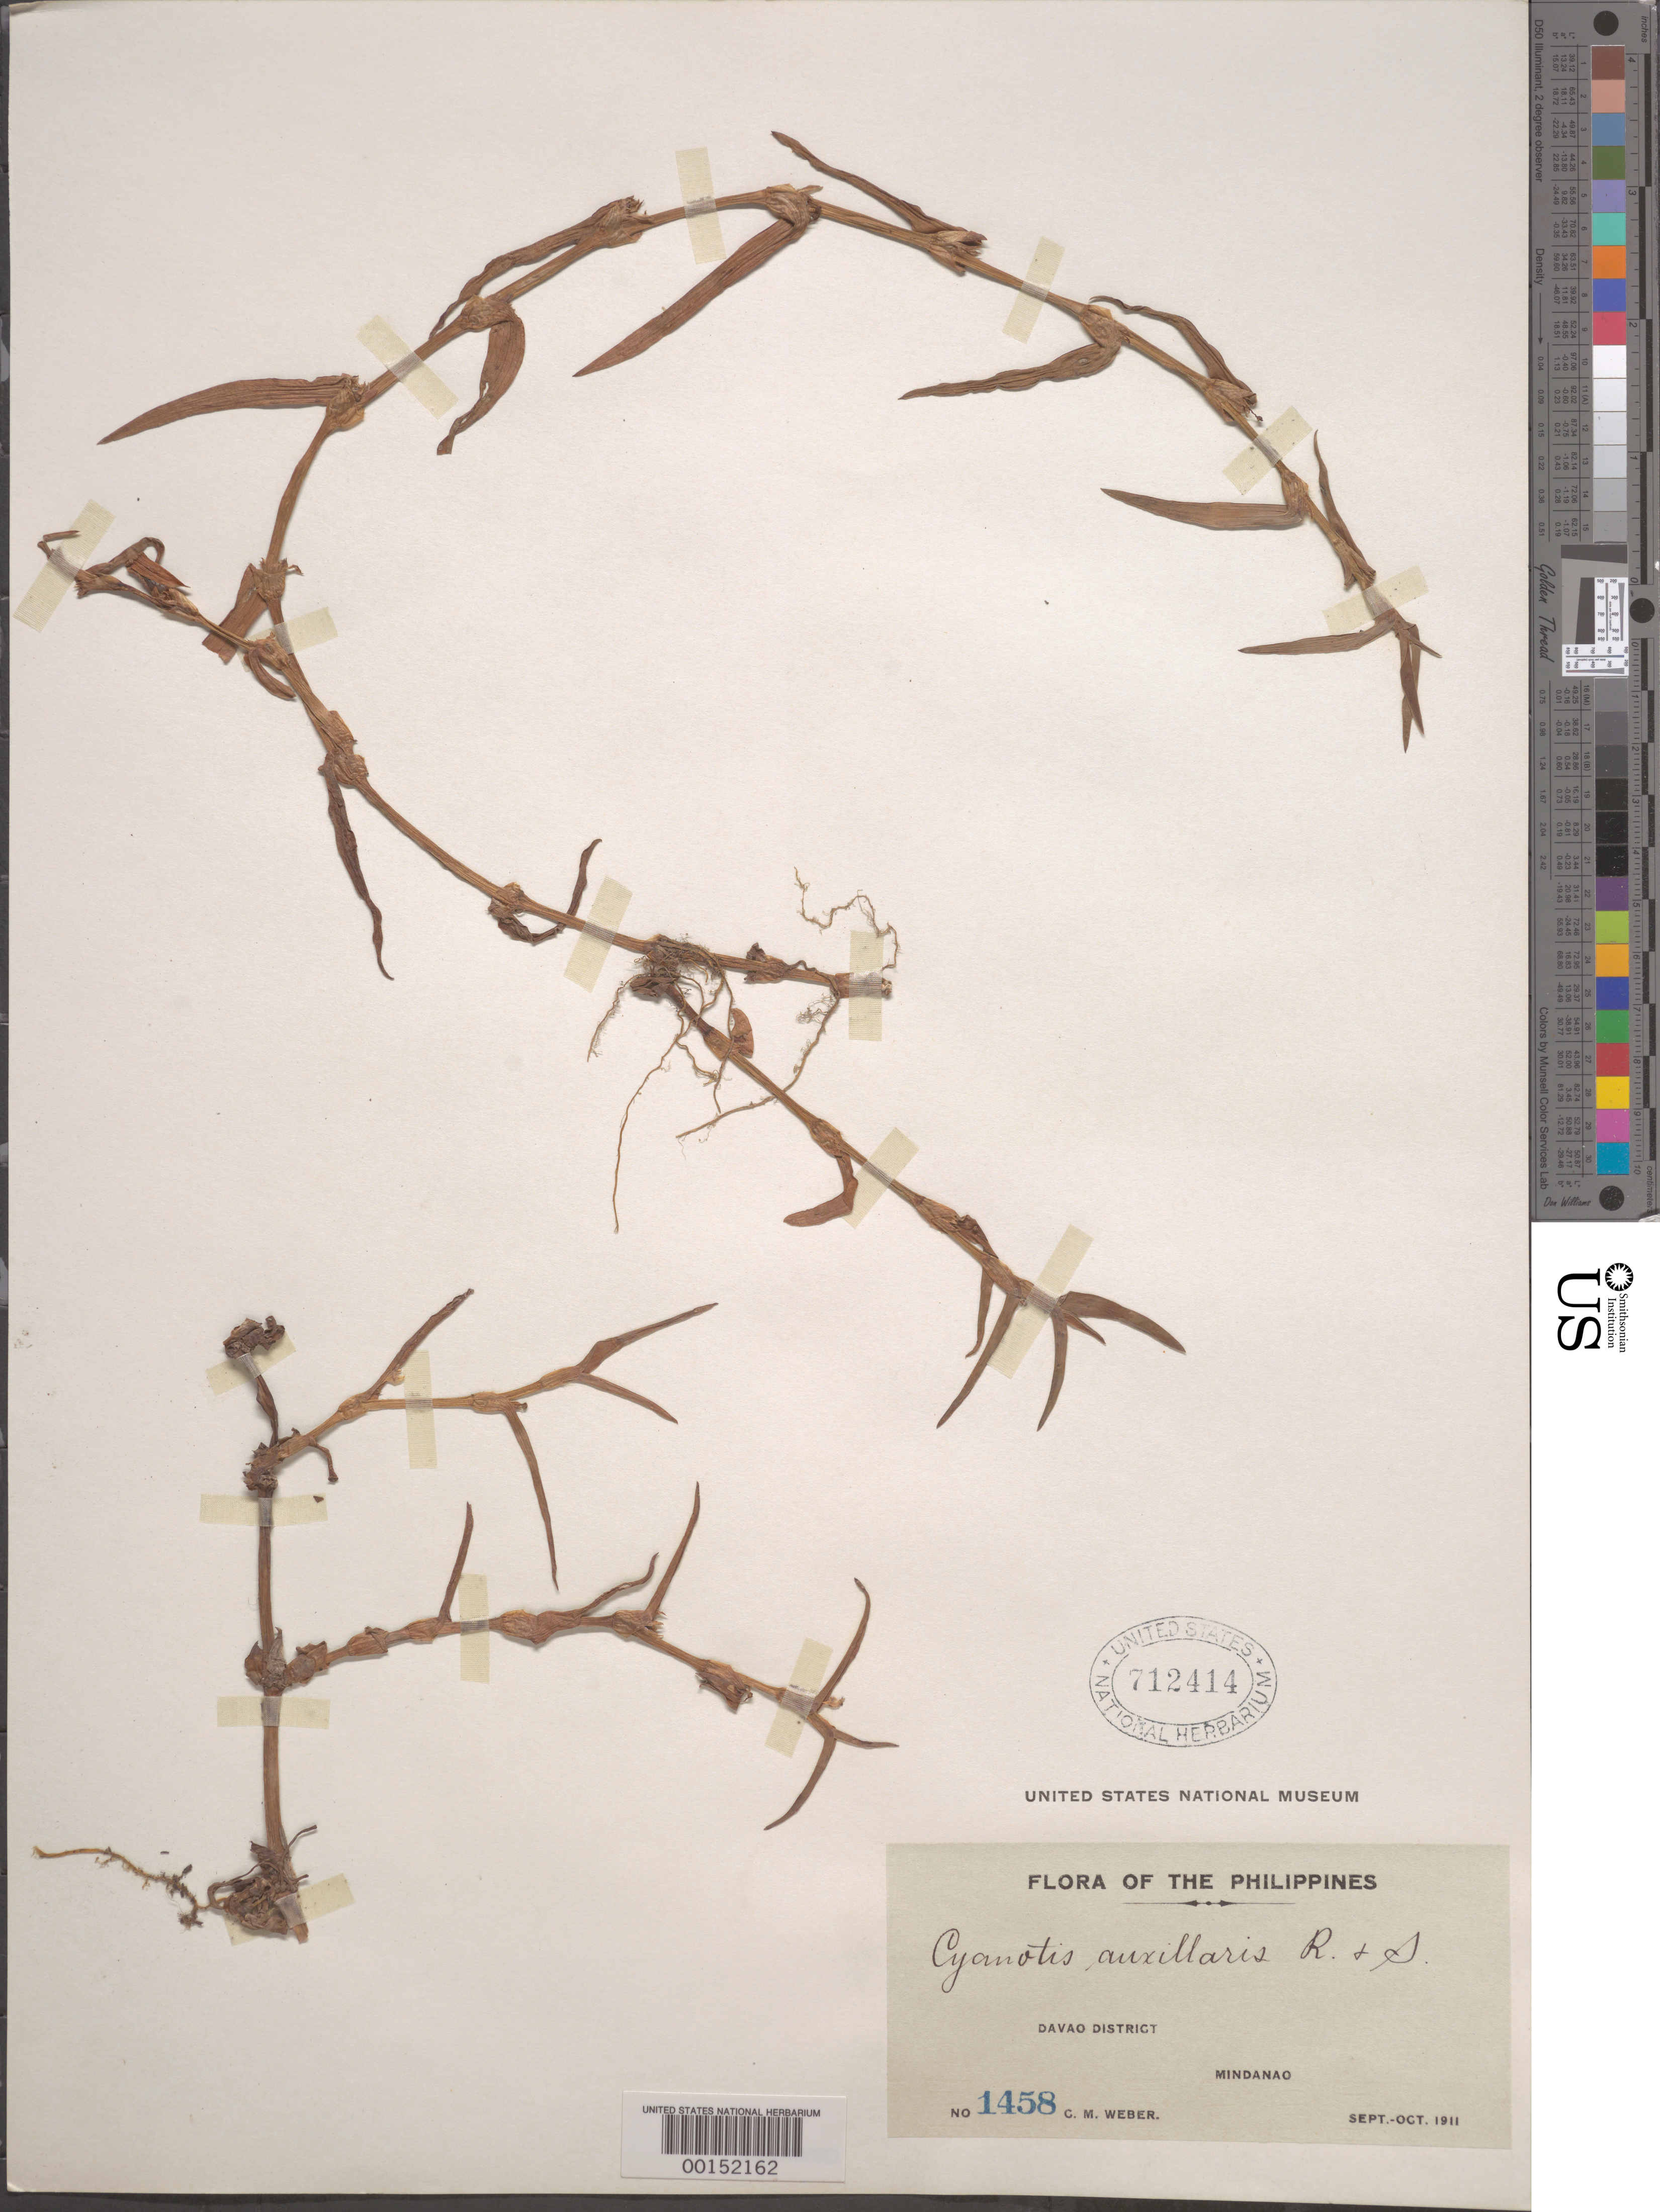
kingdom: Plantae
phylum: Tracheophyta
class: Liliopsida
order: Commelinales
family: Commelinaceae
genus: Cyanotis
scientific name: Cyanotis axillaris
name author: (L.) D. Don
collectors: C. M. Weber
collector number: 1458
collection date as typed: Sep 1911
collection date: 1911-09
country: Philippines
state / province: Davao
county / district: Davao del Norte / Davao del Sur / Davao Oriental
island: Mindanao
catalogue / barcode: US 712414